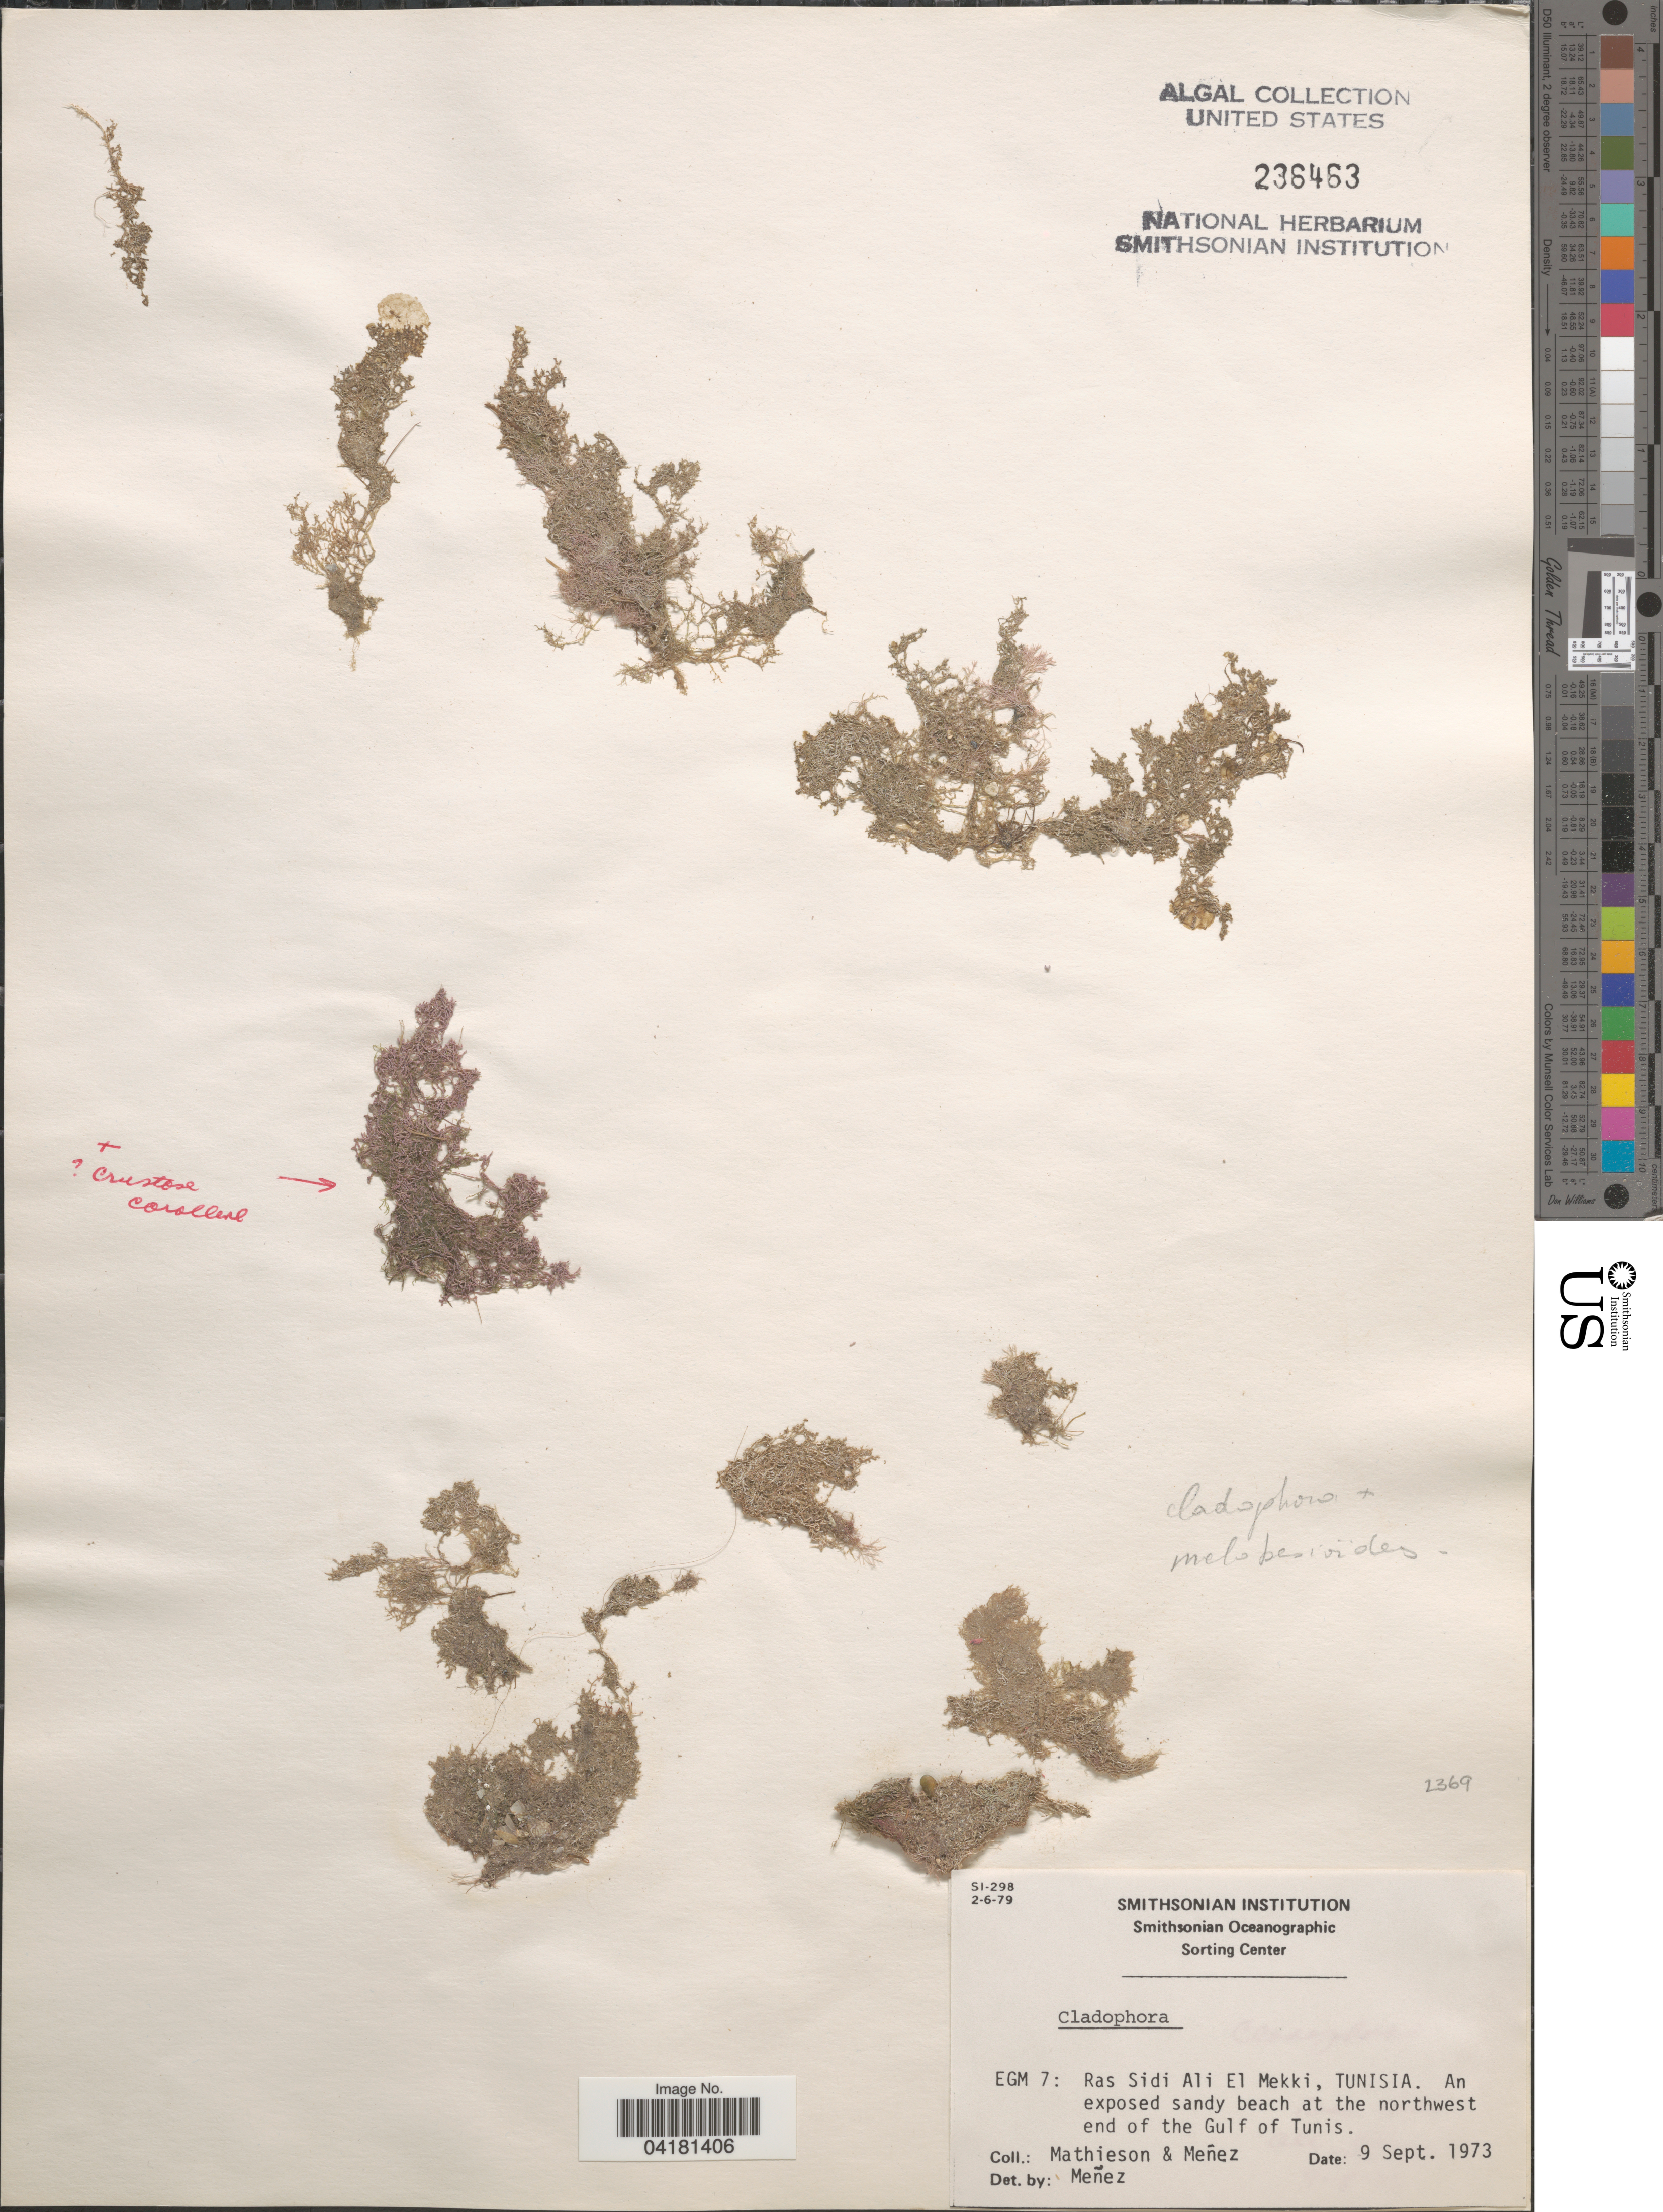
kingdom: Plantae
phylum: Chlorophyta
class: Ulvophyceae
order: Cladophorales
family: Cladophoraceae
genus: Cladophora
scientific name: Cladophora sp.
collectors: Mathieson & Menez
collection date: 1973-09-09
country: Tunisia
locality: EGM 7: Ras Sidi Ali El Mekki, Tunisia An exposed sandy beach at the northwest end of the Gulf of Tunis.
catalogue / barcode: US 236463